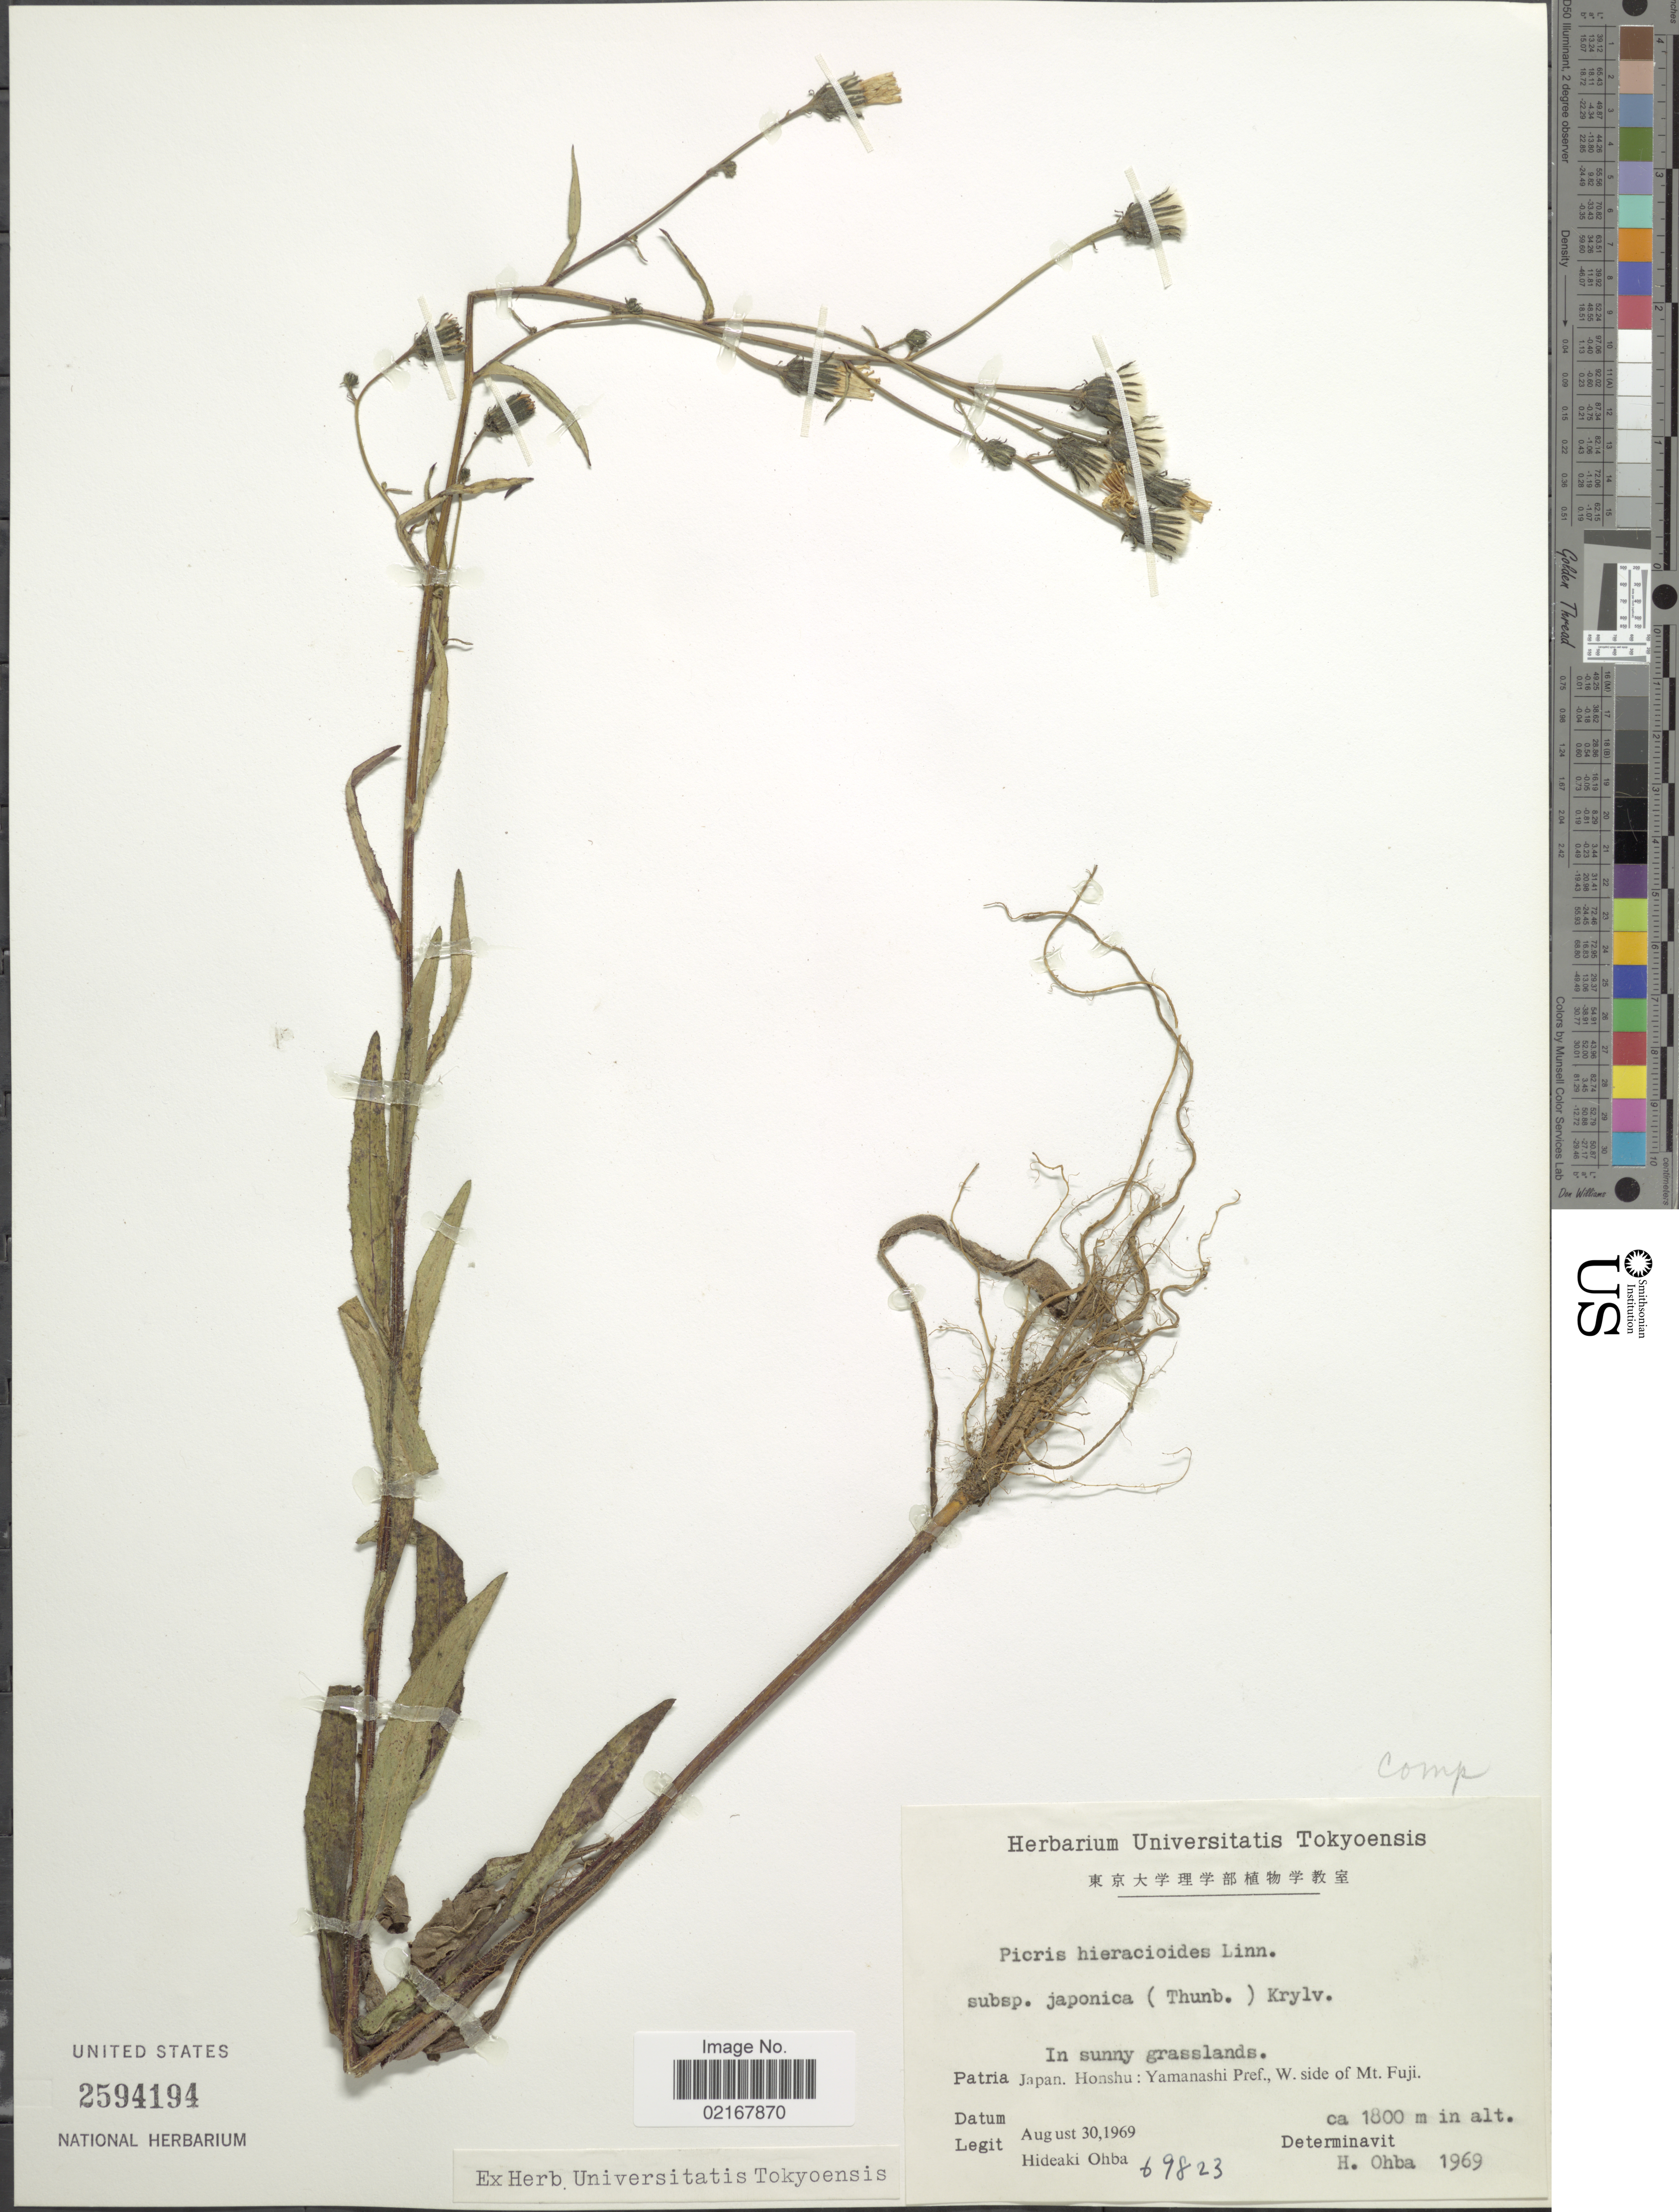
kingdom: Plantae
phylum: Tracheophyta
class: Magnoliopsida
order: Asterales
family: Asteraceae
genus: Picris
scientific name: Picris hieracioides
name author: L.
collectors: H. Ohba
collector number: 69823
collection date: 1969-08-30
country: Japan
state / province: Yamanasi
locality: Honshu, Yamanashi Pref., W. side of Mt. Fuji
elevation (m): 1800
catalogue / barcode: US 2594194